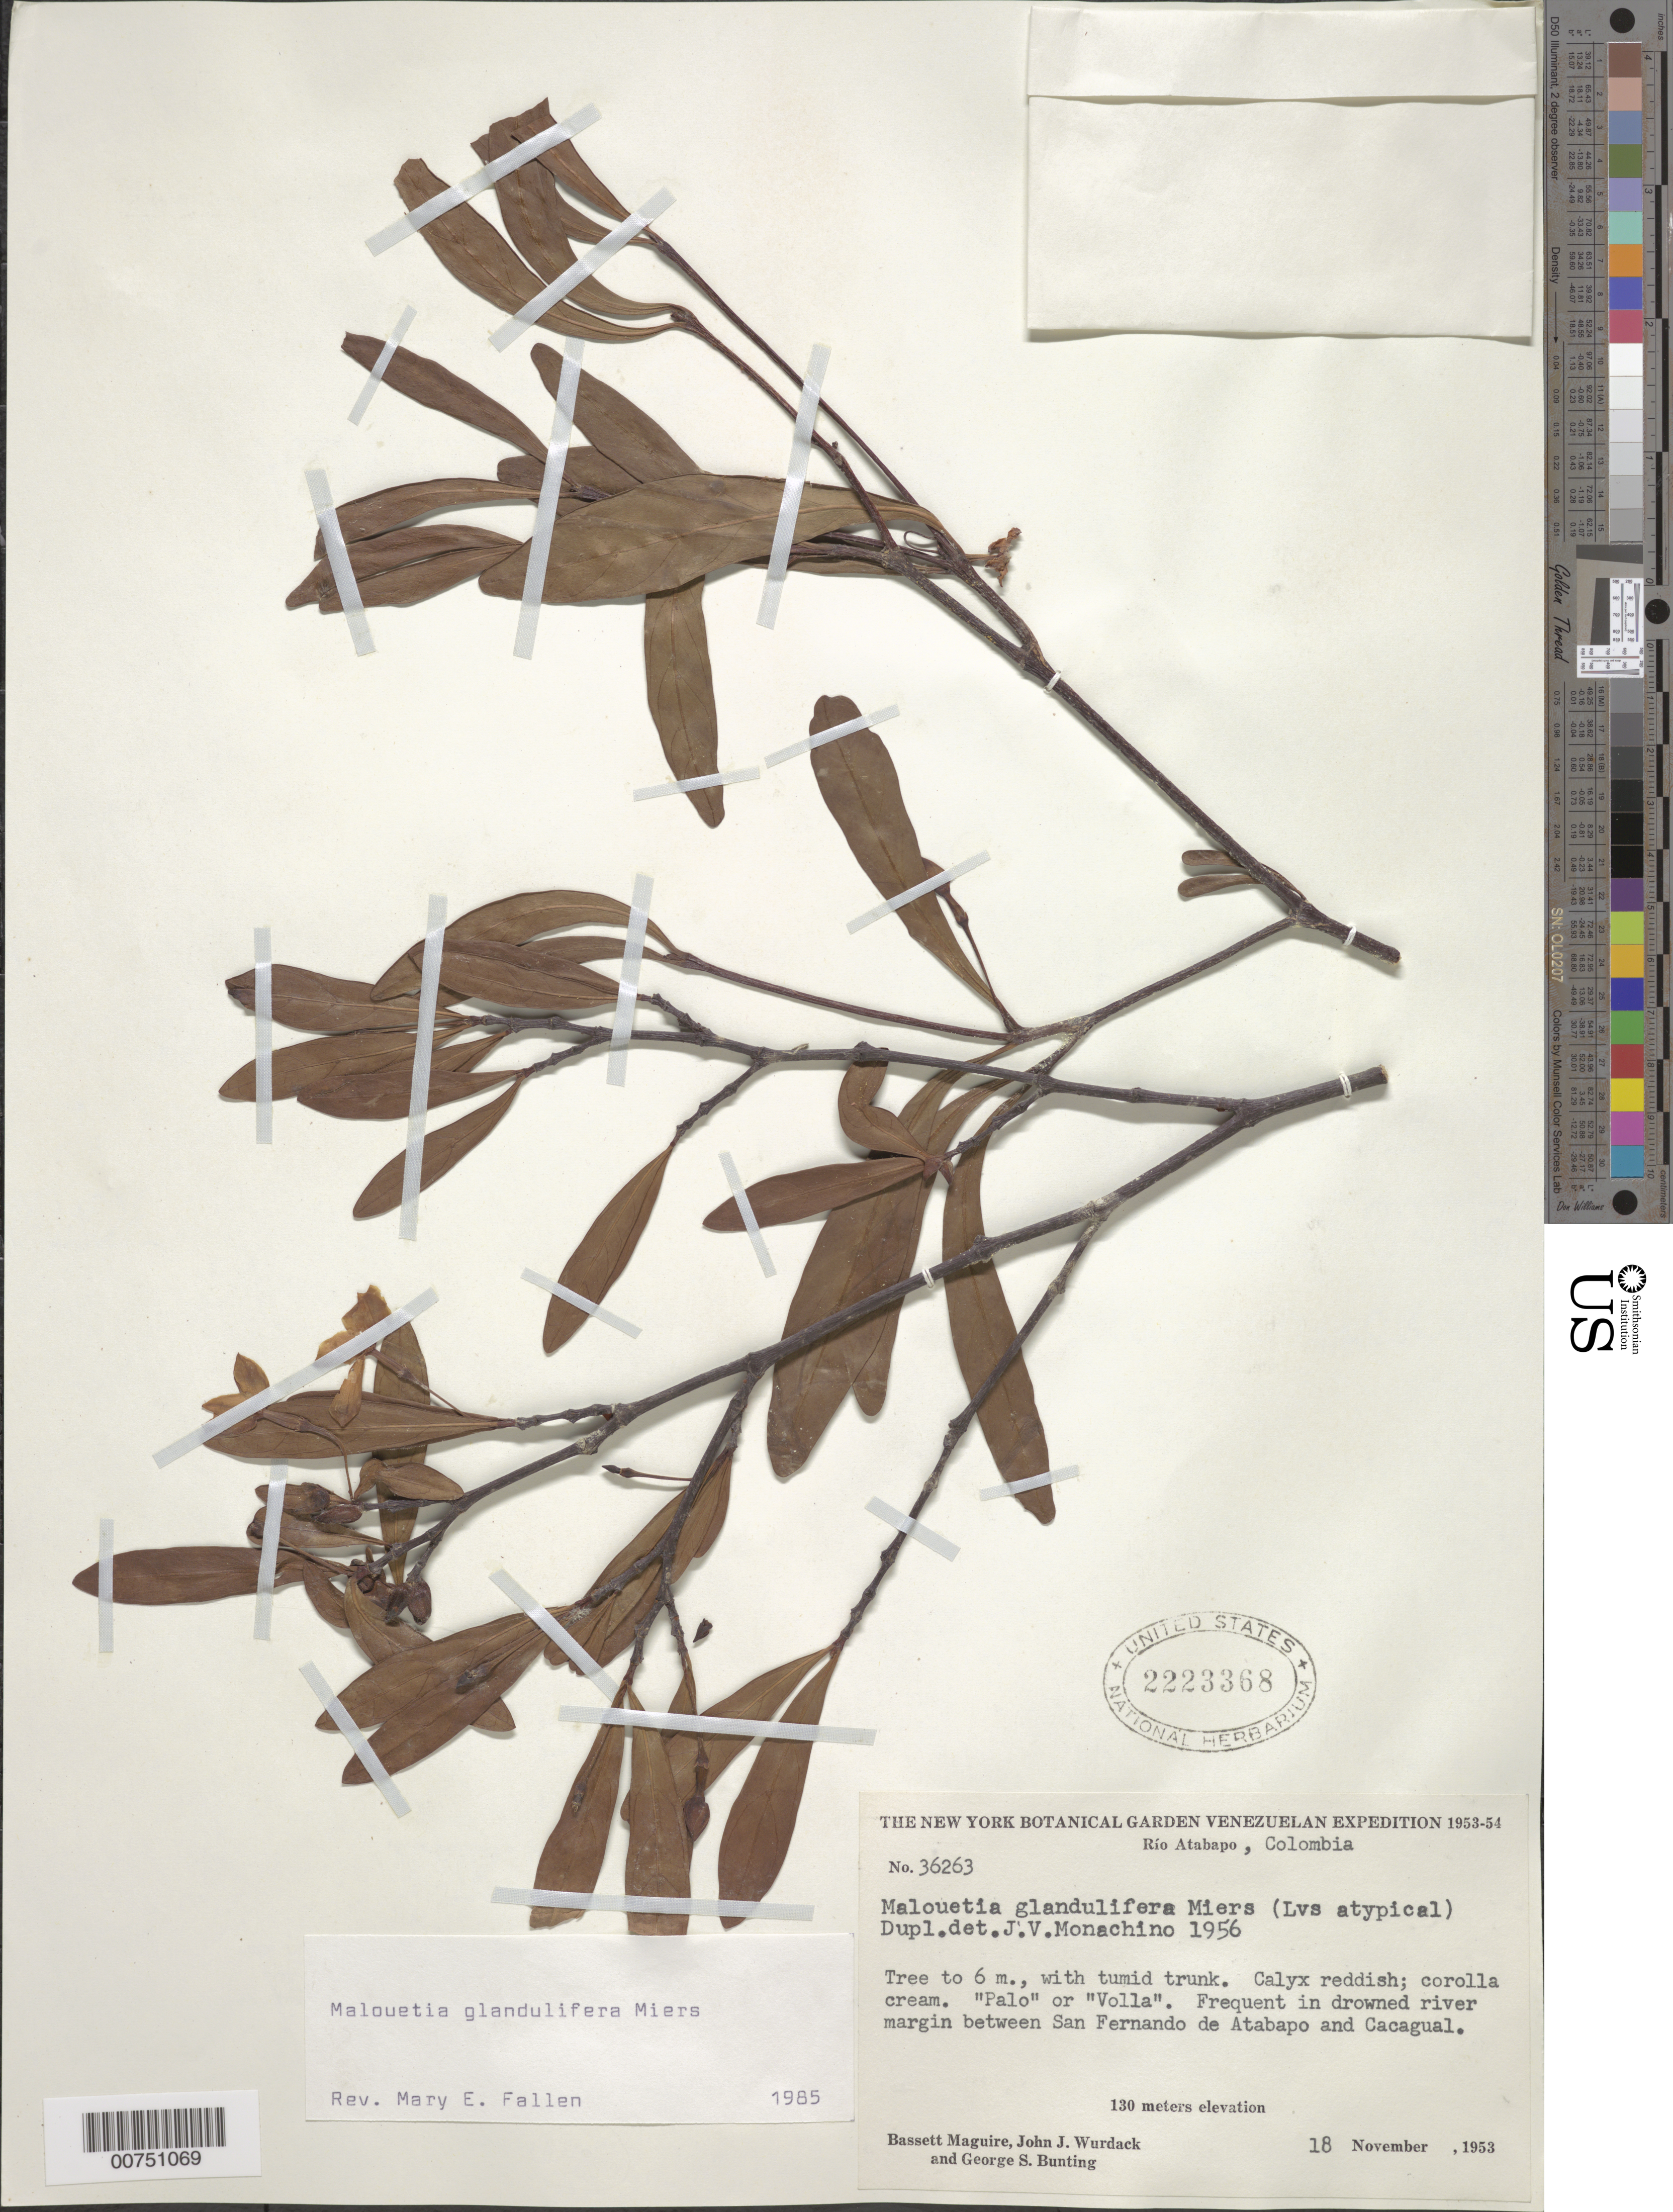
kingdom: Plantae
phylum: Tracheophyta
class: Magnoliopsida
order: Gentianales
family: Apocynaceae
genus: Malouetia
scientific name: Malouetia glandulifera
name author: Miers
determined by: Monachino, J. V.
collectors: B. Maguire, J. J. Wurdack & G. S. Bunting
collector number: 36263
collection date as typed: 18-Nov-53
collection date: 1953-11-18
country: Venezuela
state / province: Amazonas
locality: San Fernando de Atabapo to Cacagual (Cacaguati)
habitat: Drowned river margin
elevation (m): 130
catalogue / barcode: US 2223368